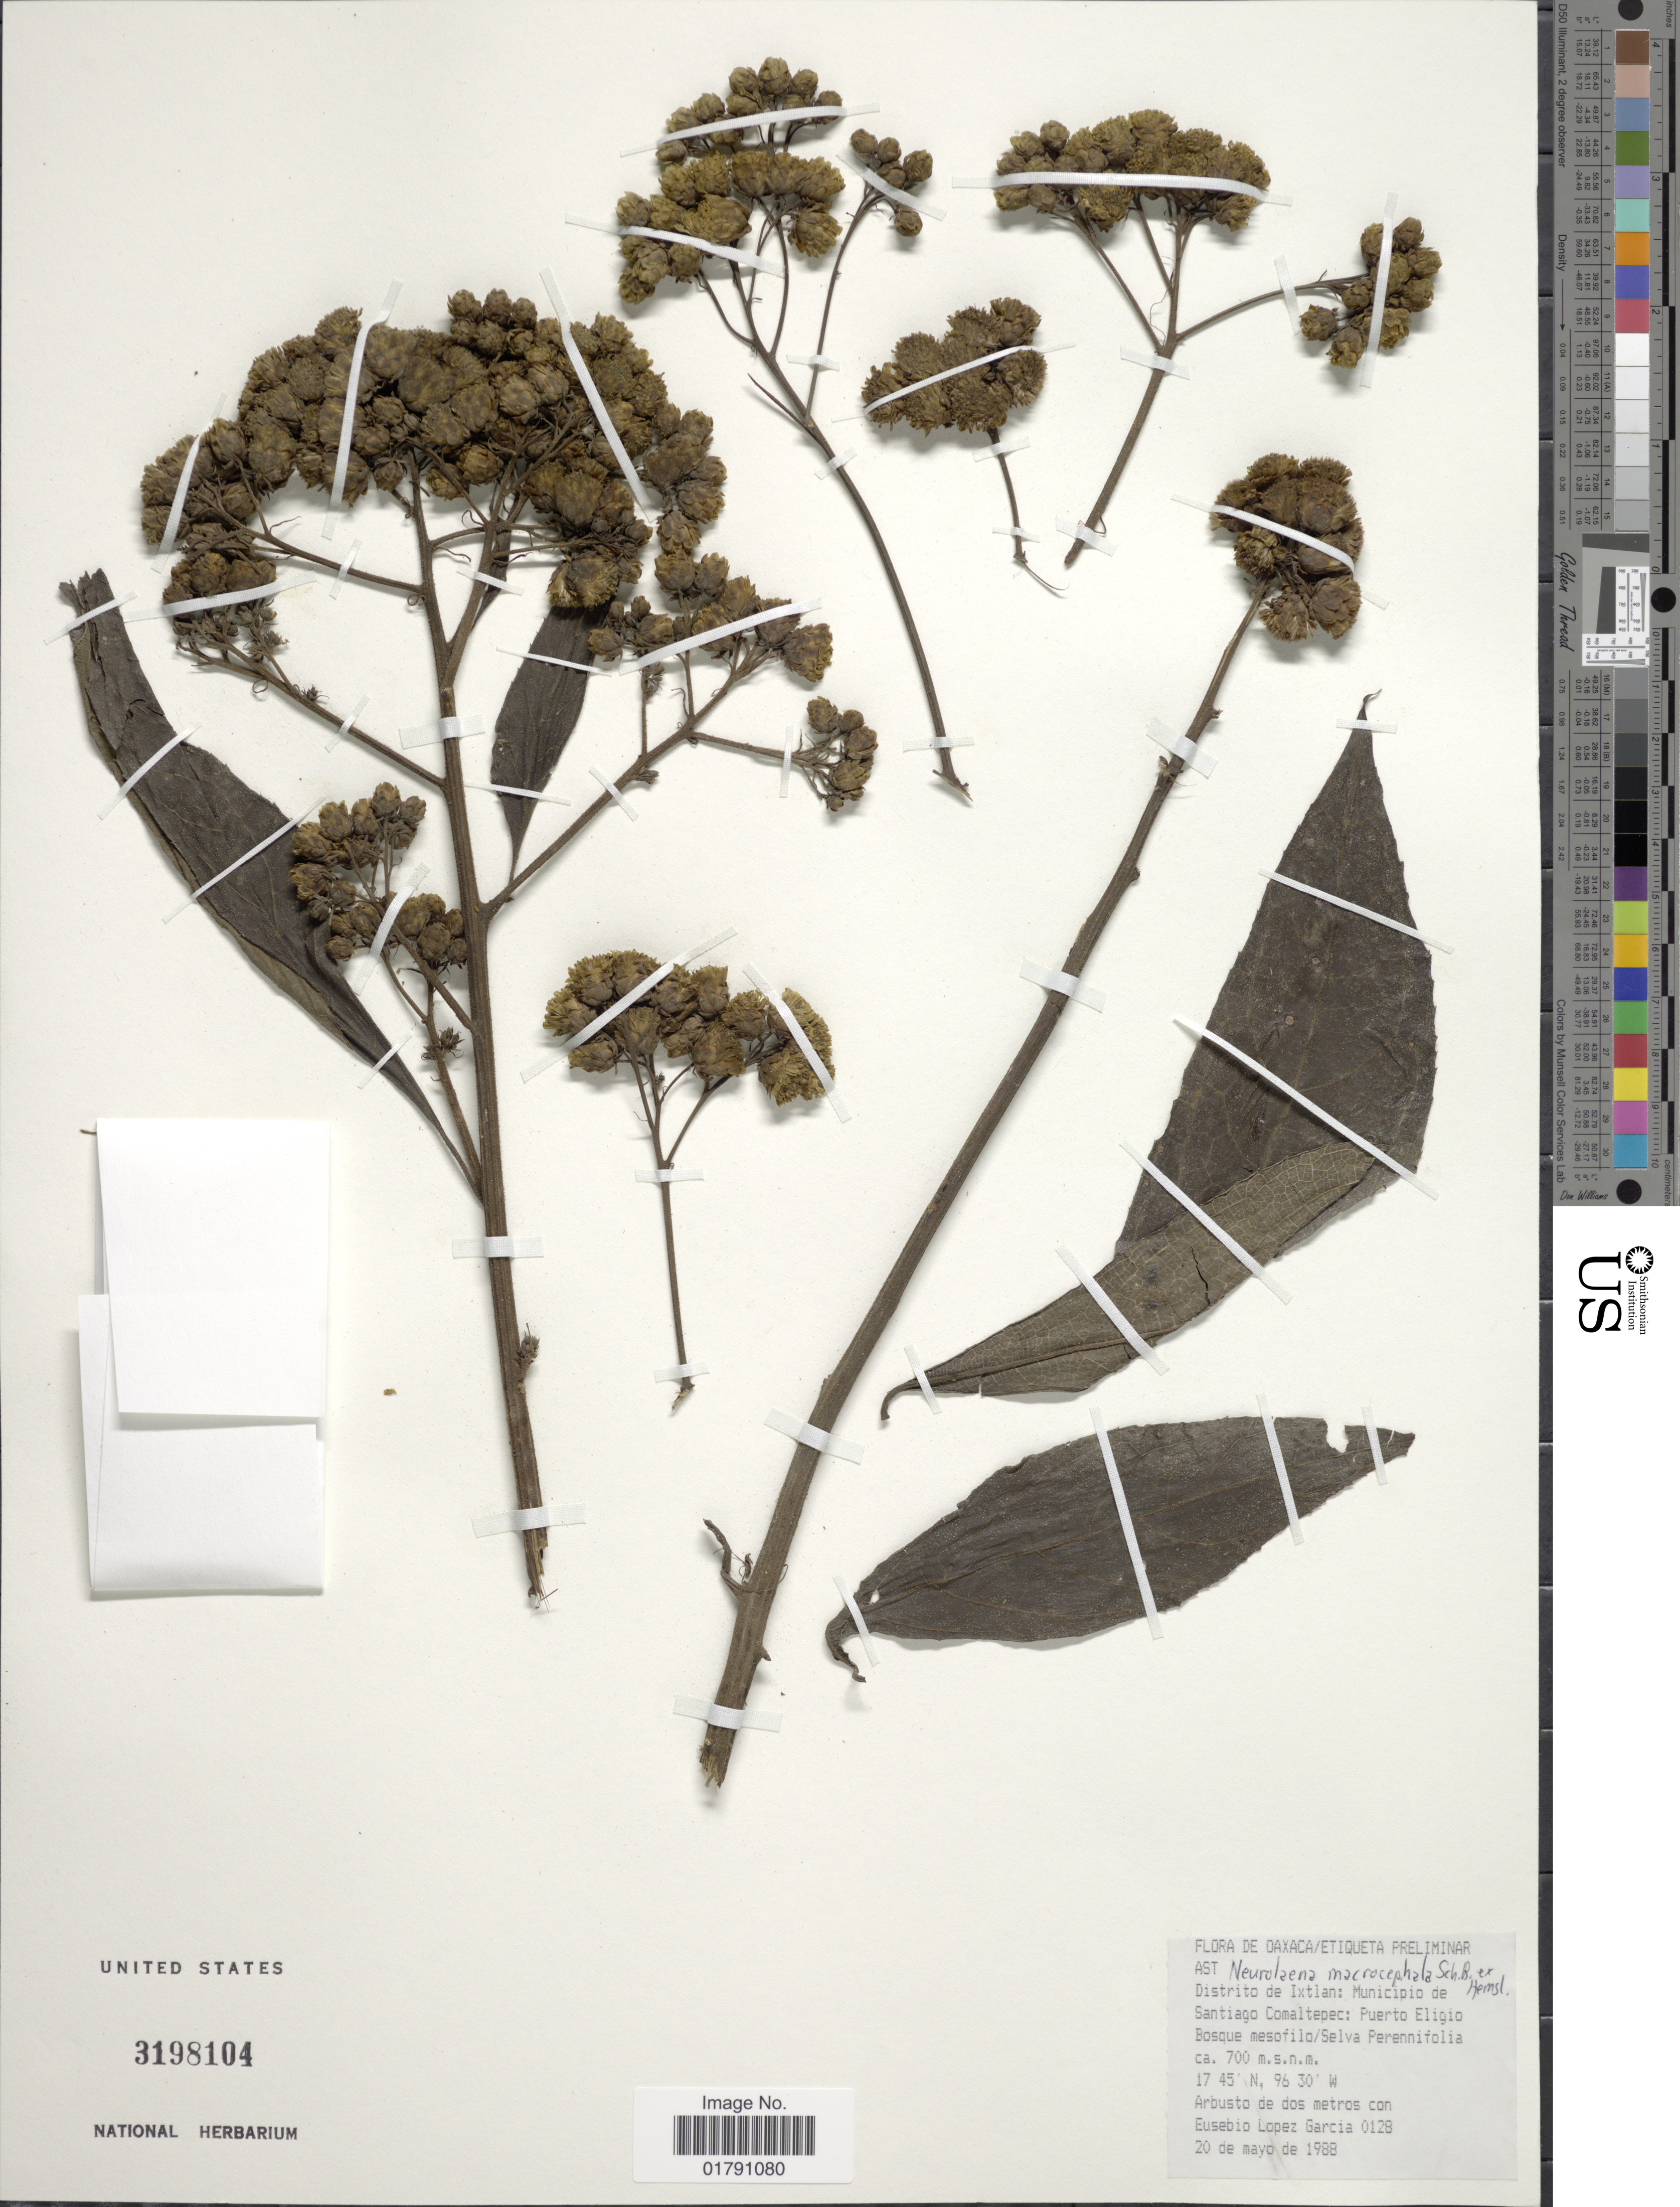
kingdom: Plantae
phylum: Tracheophyta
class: Magnoliopsida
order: Asterales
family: Asteraceae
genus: Neurolaena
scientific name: Neurolaena macrocephala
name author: Sch. Bip. ex Hemsl.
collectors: E. López Garcia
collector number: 0128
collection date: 1988-05-20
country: Mexico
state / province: Oaxaca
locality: Distrito de Ixtlan, Municipio de Santiago Comaltepec, Puerto Eligio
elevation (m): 700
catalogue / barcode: US 3198104